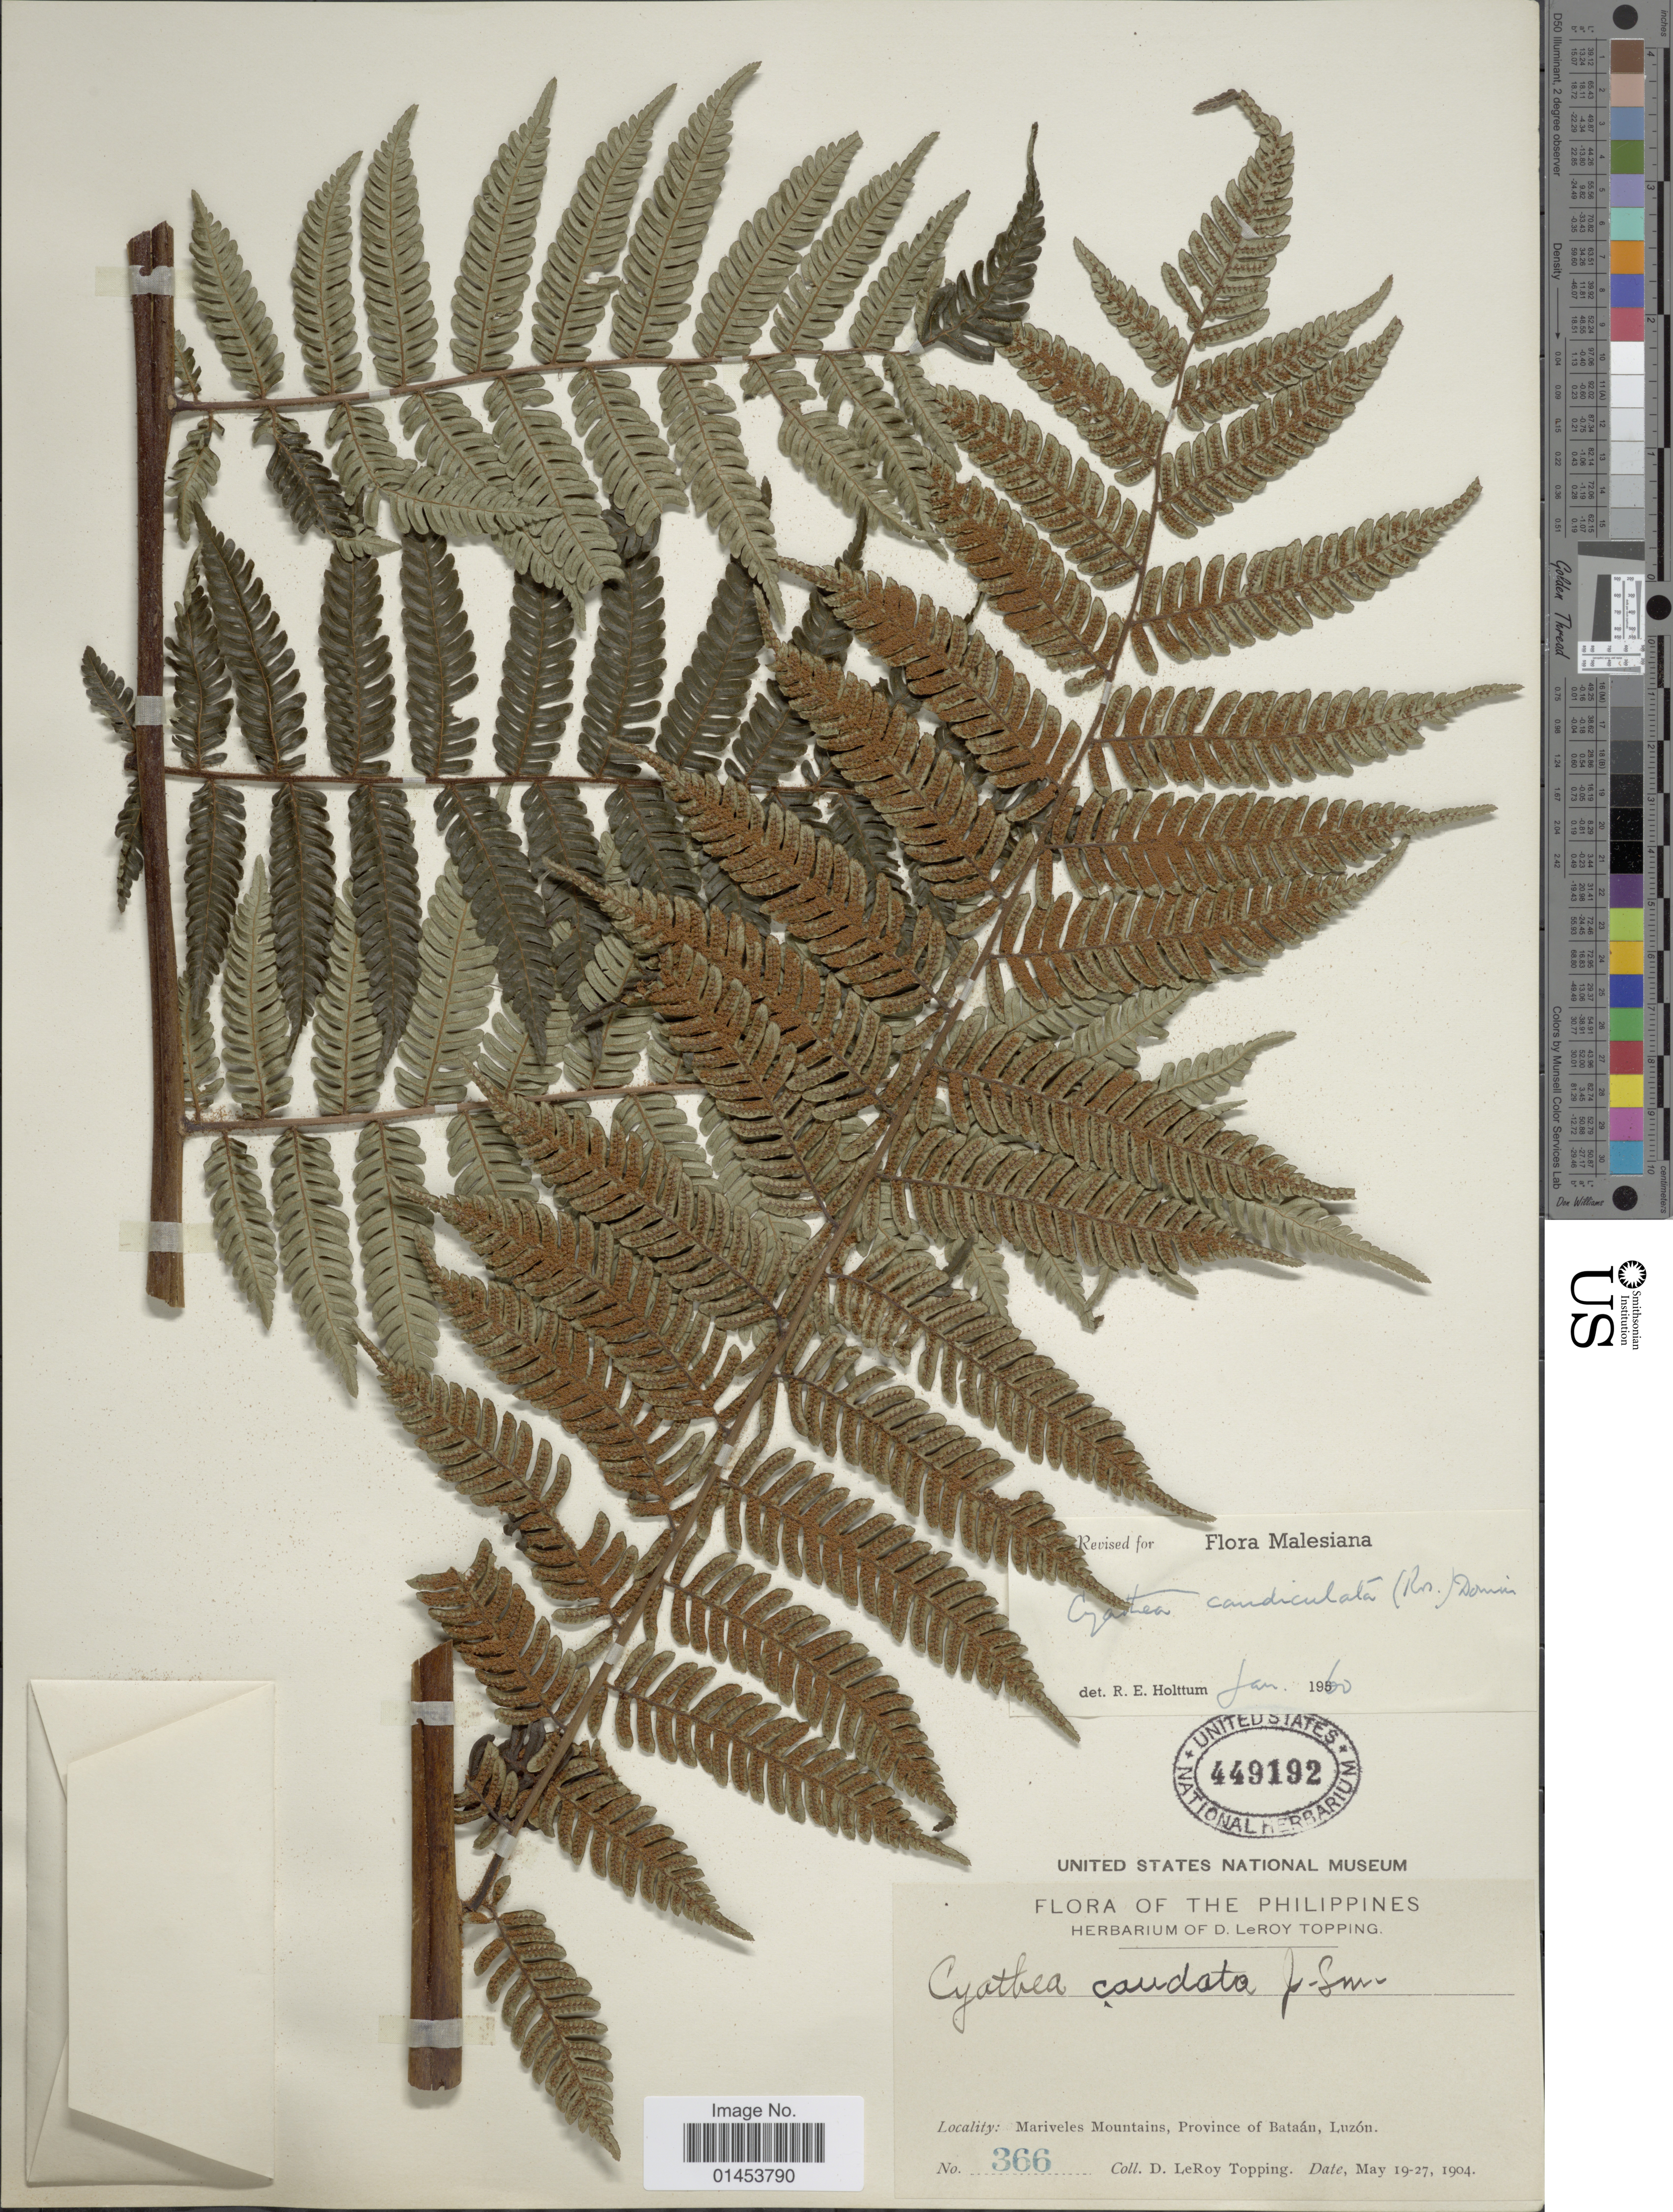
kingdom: Plantae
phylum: Tracheophyta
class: Polypodiopsida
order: Cyatheales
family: Cyatheaceae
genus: Cyathea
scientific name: Cyathea caudiculata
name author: (Rosenst.) Domin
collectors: D. L. Topping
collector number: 366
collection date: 1904-05-19/1904-05-27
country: Philippines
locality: Mariveles Mountains, Province of Bataan, Luzon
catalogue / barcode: US 449192